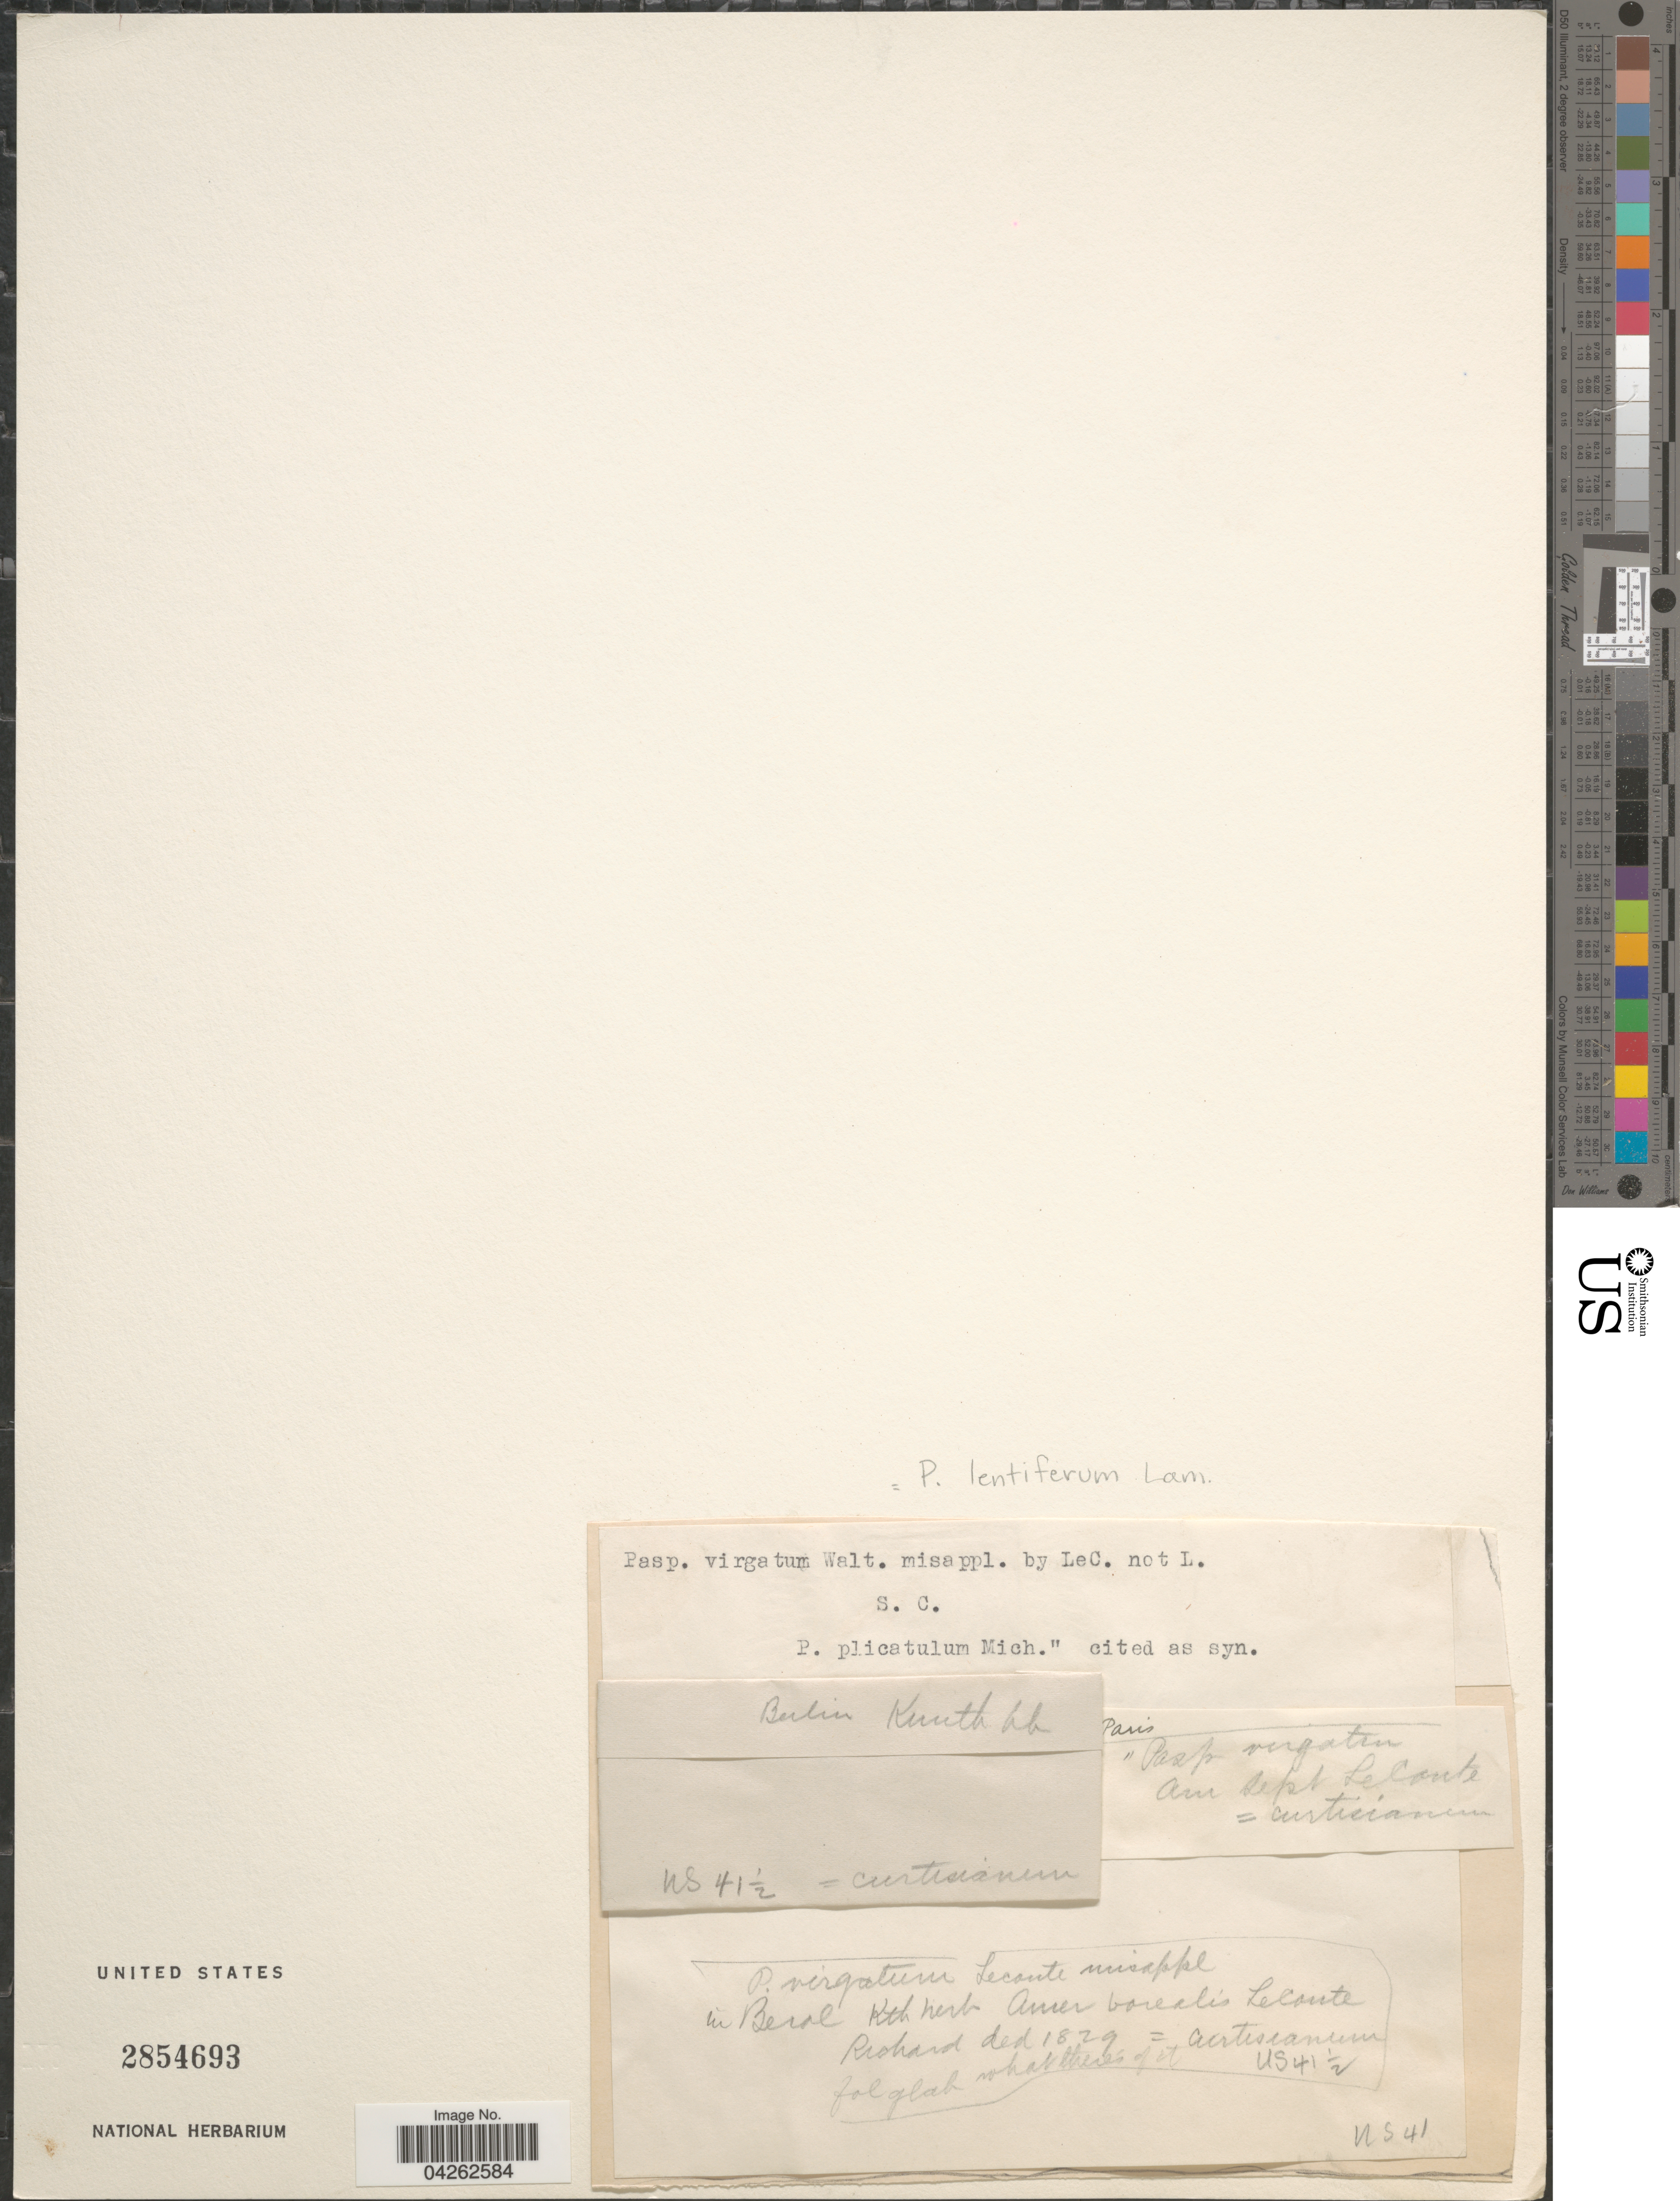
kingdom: Plantae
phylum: Tracheophyta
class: Liliopsida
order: Poales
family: Poaceae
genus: Paspalum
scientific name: Paspalum lentiferum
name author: Lam.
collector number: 41½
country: United States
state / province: South Carolina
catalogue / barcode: US 2854693